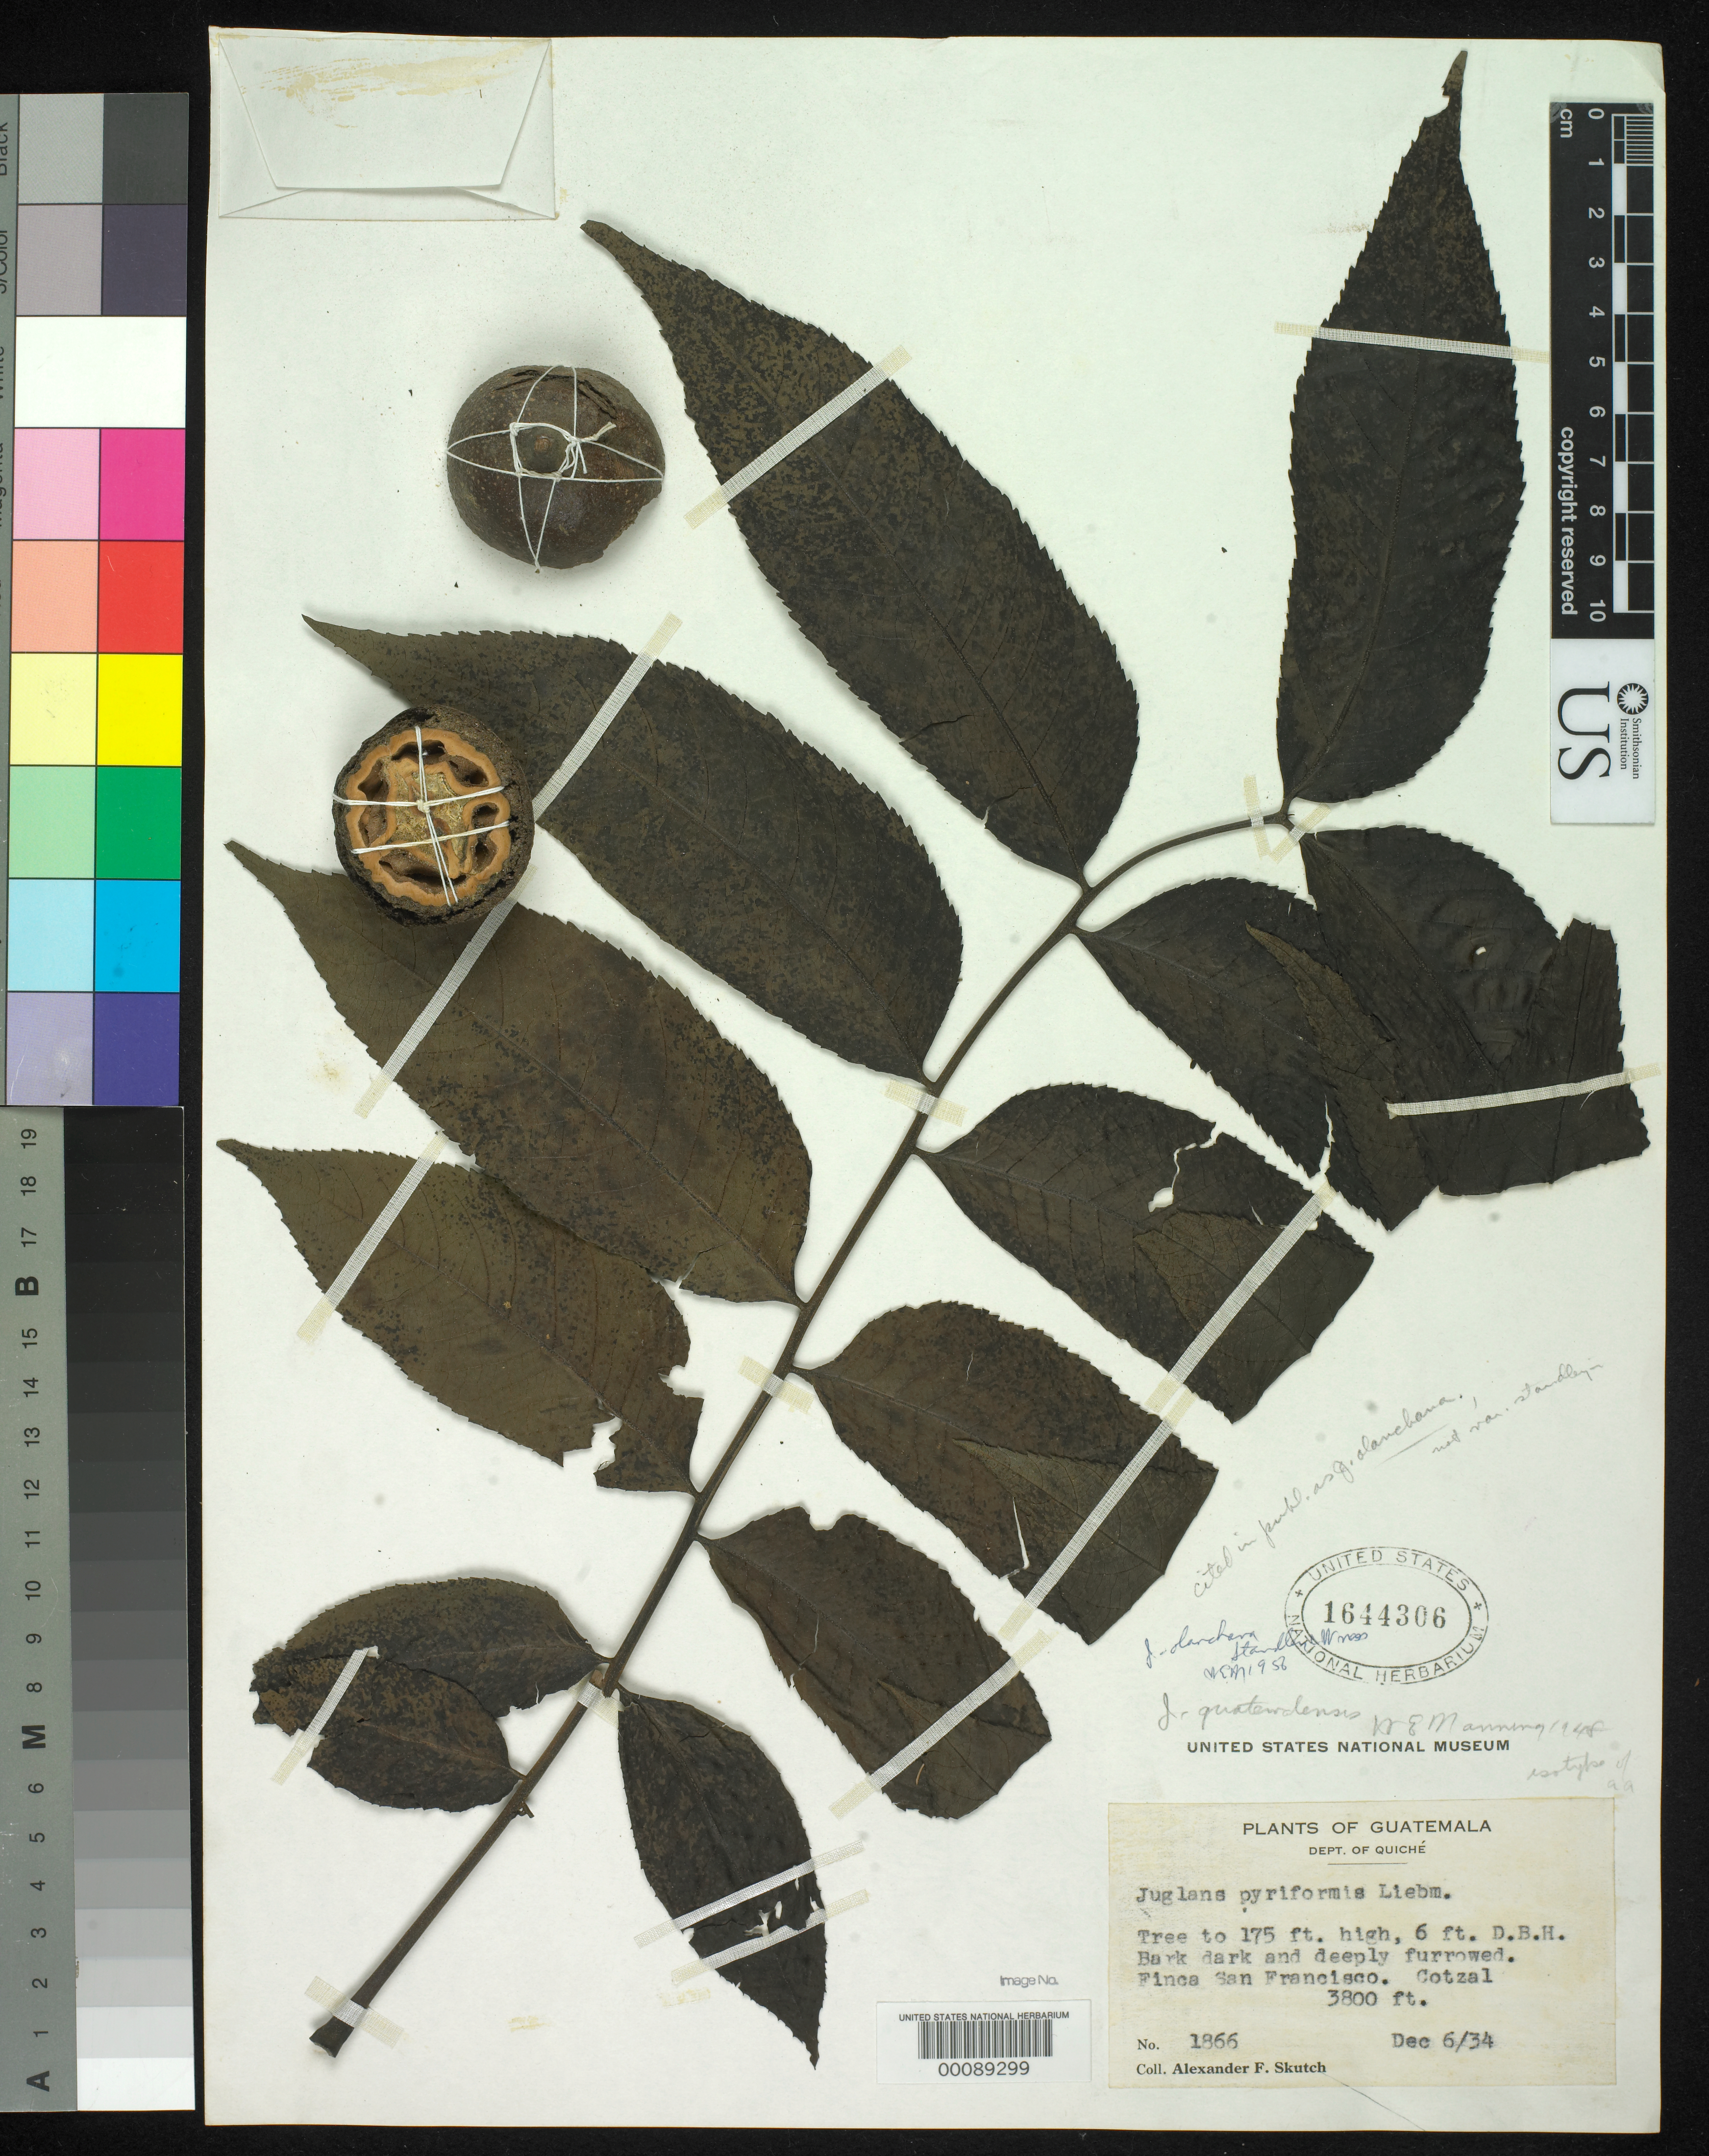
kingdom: Plantae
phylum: Tracheophyta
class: Magnoliopsida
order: Fagales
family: Juglandaceae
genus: Juglans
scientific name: Juglans guatemalensis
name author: W.E. Manning in Standl. & Steyerm.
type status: Isotype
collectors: A. F. Skutch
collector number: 1866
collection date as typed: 06 Dec 1934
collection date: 1934-12-06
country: Guatemala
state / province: El Quiché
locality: Finca San Francisco Cotzal.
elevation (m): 1250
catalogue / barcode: US 1644306